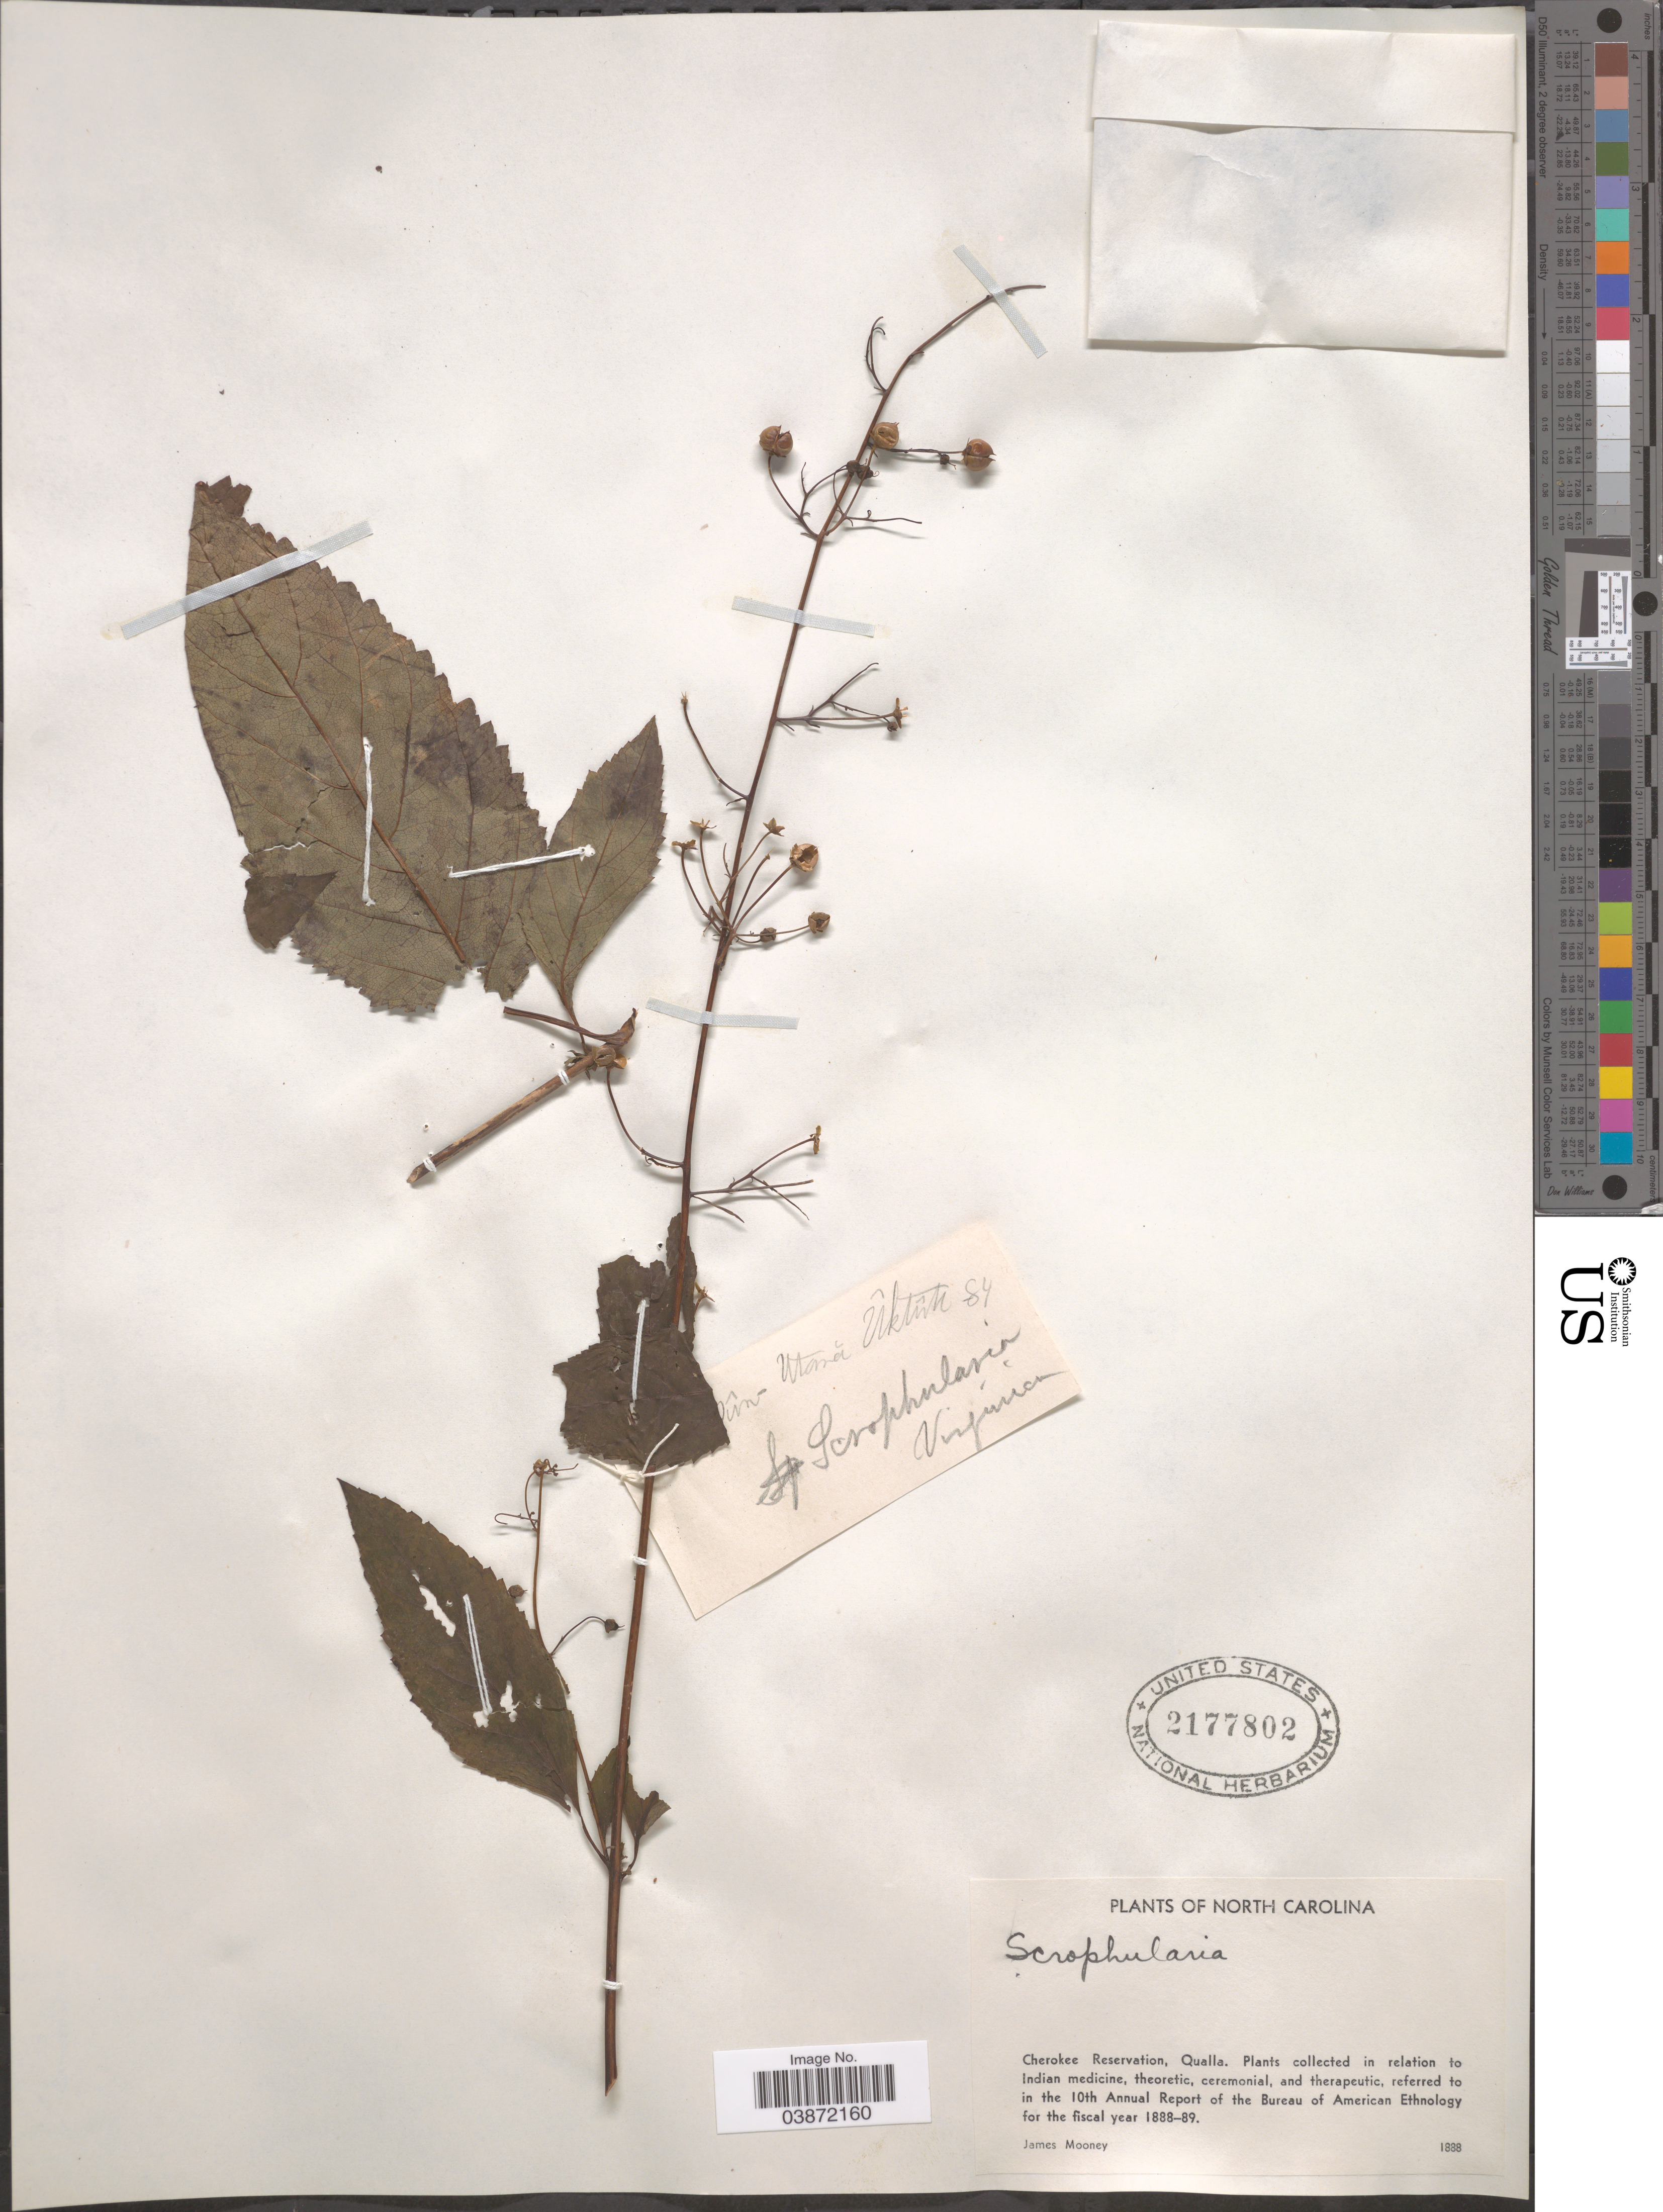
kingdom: Plantae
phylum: Tracheophyta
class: Magnoliopsida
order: Lamiales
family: Scrophulariaceae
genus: Scrophularia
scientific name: Scrophularia sp.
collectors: J. Mooney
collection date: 1888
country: United States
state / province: North Carolina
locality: Cherokee Reservation, Qualla.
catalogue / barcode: US 2177802